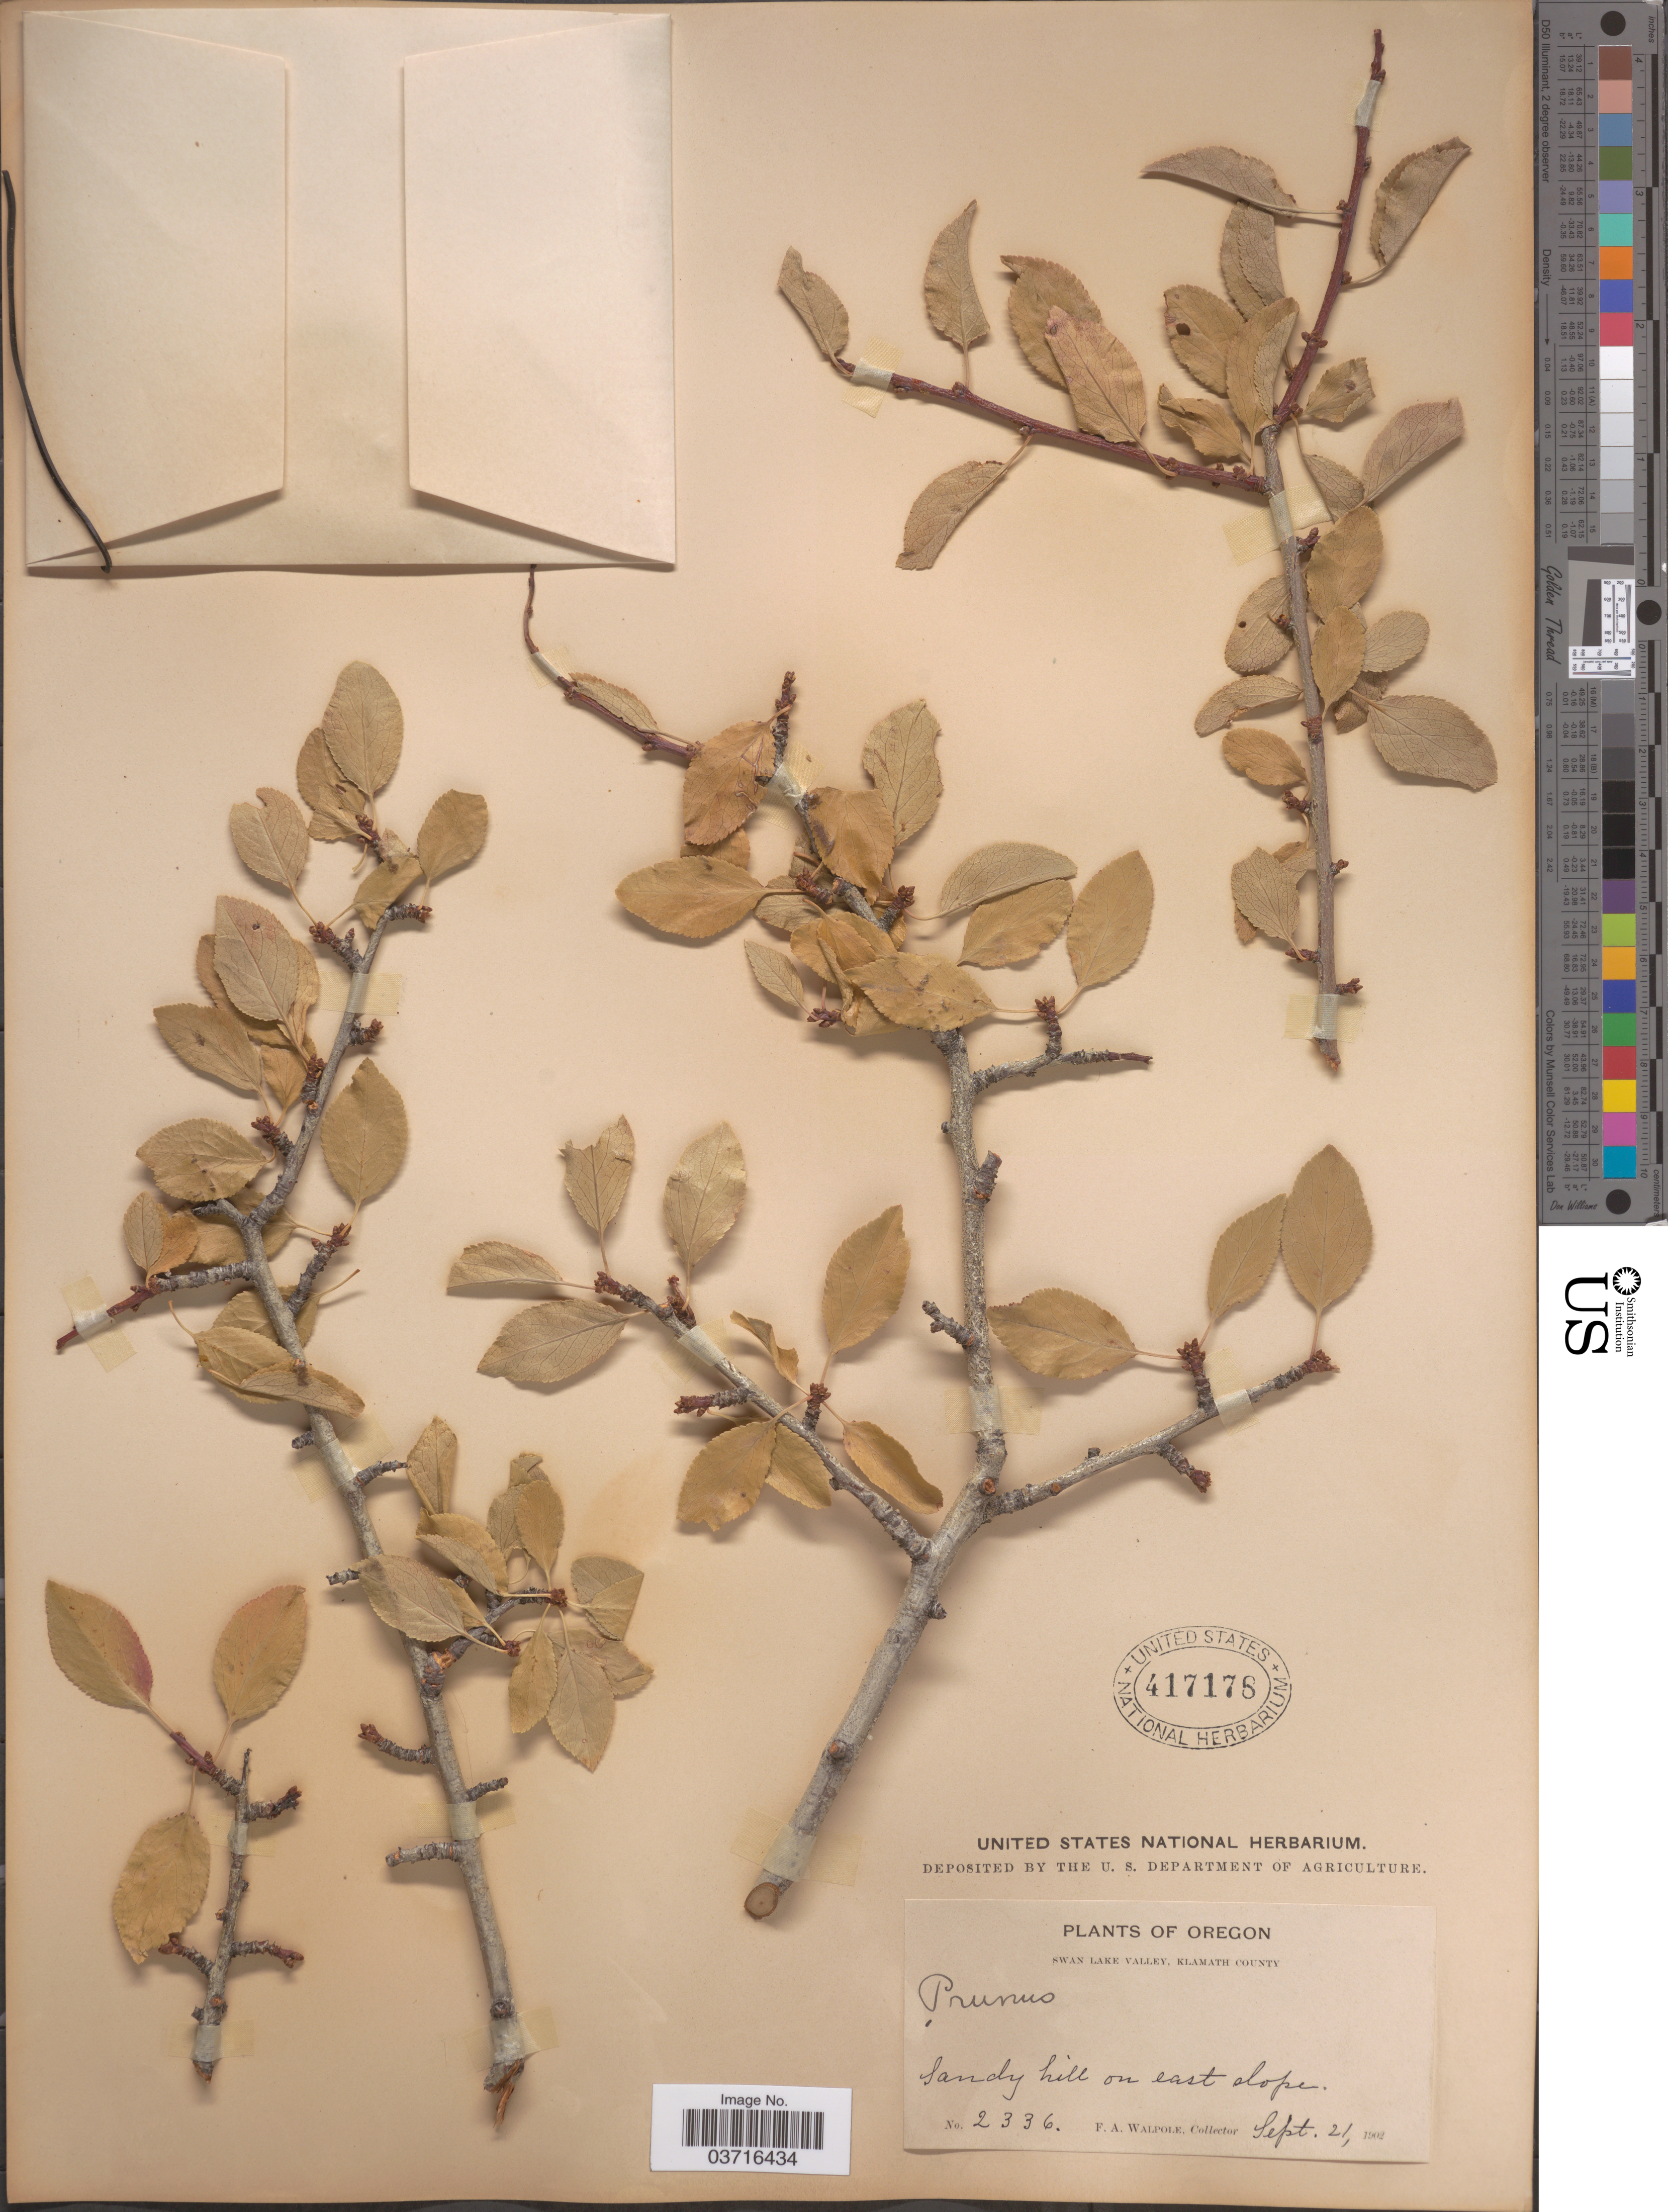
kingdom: Plantae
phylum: Tracheophyta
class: Magnoliopsida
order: Rosales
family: Rosaceae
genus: Prunus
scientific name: Prunus subcordata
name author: Benth.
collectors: F. Walpole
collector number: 2336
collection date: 1902-09-21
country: United States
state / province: Oregon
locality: Swan Lake Valley, Klamath County.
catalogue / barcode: US 417178